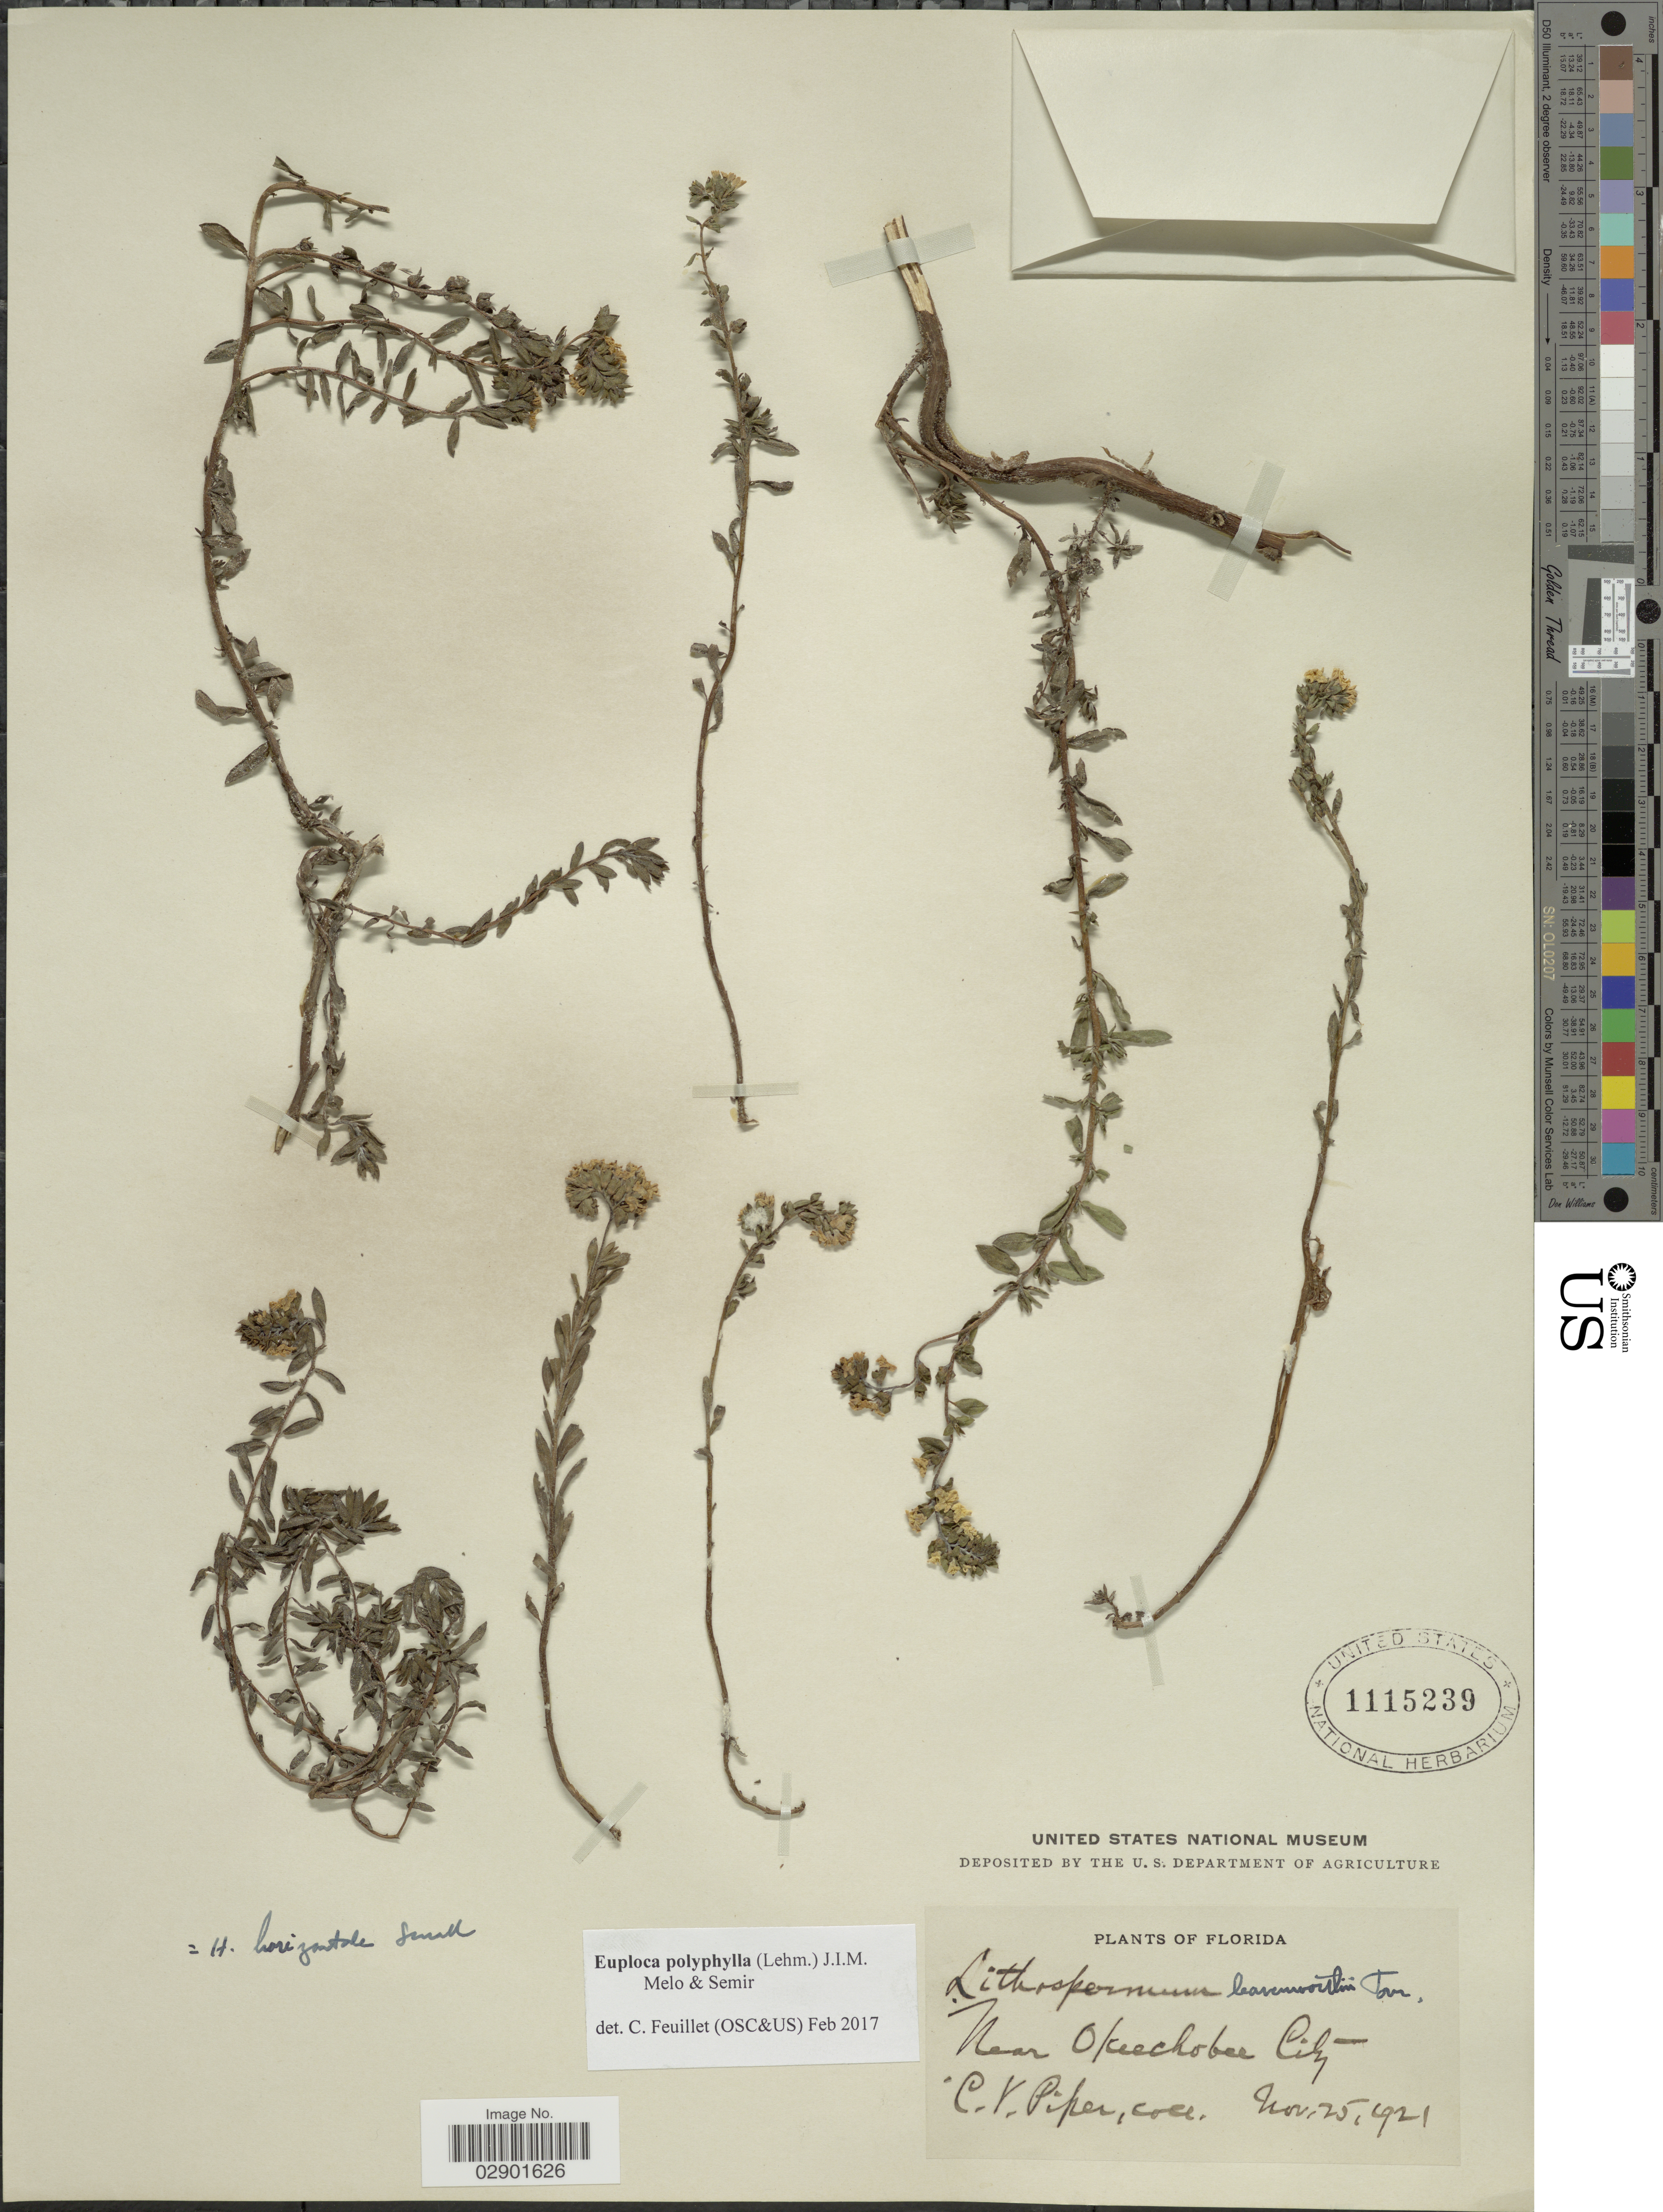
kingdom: Plantae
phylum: Tracheophyta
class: Magnoliopsida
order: Boraginales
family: Heliotropiaceae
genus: Euploca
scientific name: Euploca polyphylla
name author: (Lehm.) J.I.M. Melo & Semir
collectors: C. V. Piper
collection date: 1921-11-25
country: United States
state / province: Florida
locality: Near Okeechobee City.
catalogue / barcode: US 1115239